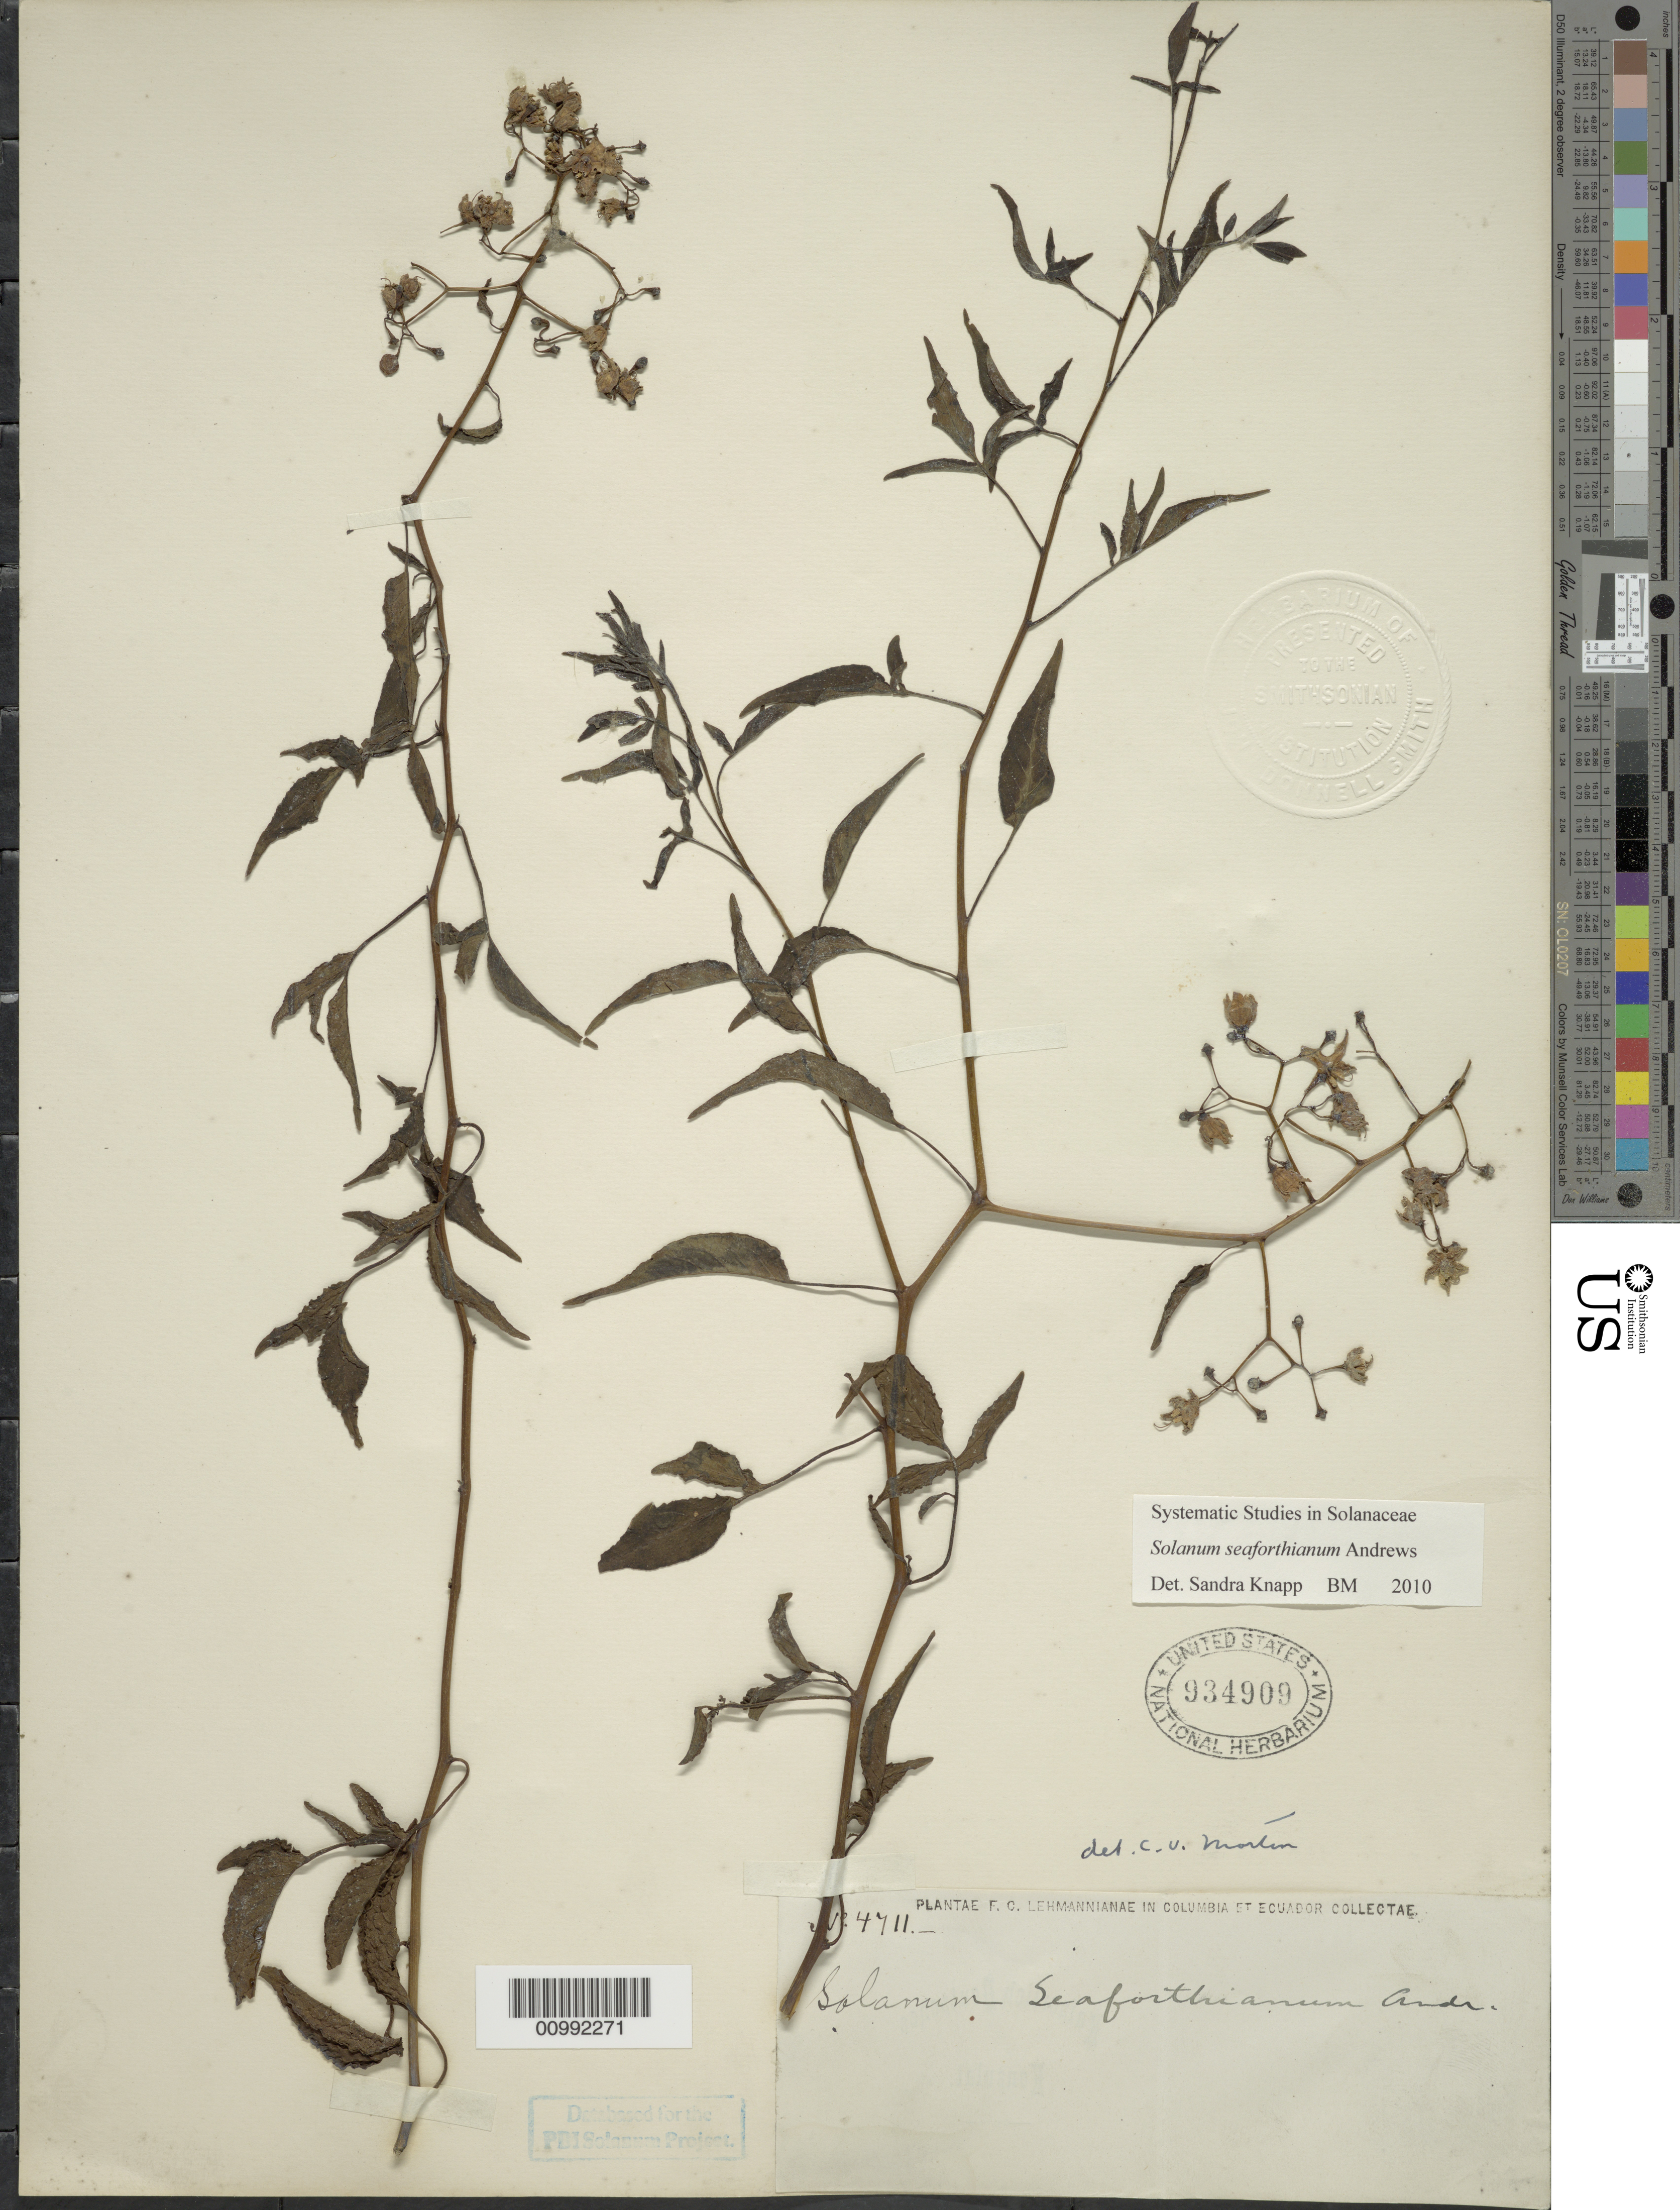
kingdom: Plantae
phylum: Tracheophyta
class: Magnoliopsida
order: Solanales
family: Solanaceae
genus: Solanum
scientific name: Solanum seaforthianum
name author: Andrews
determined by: Knapp, S. D.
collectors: F. C. Lehmann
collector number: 4711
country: Colombia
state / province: Cauca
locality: Dagua valley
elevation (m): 800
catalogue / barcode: US 934909